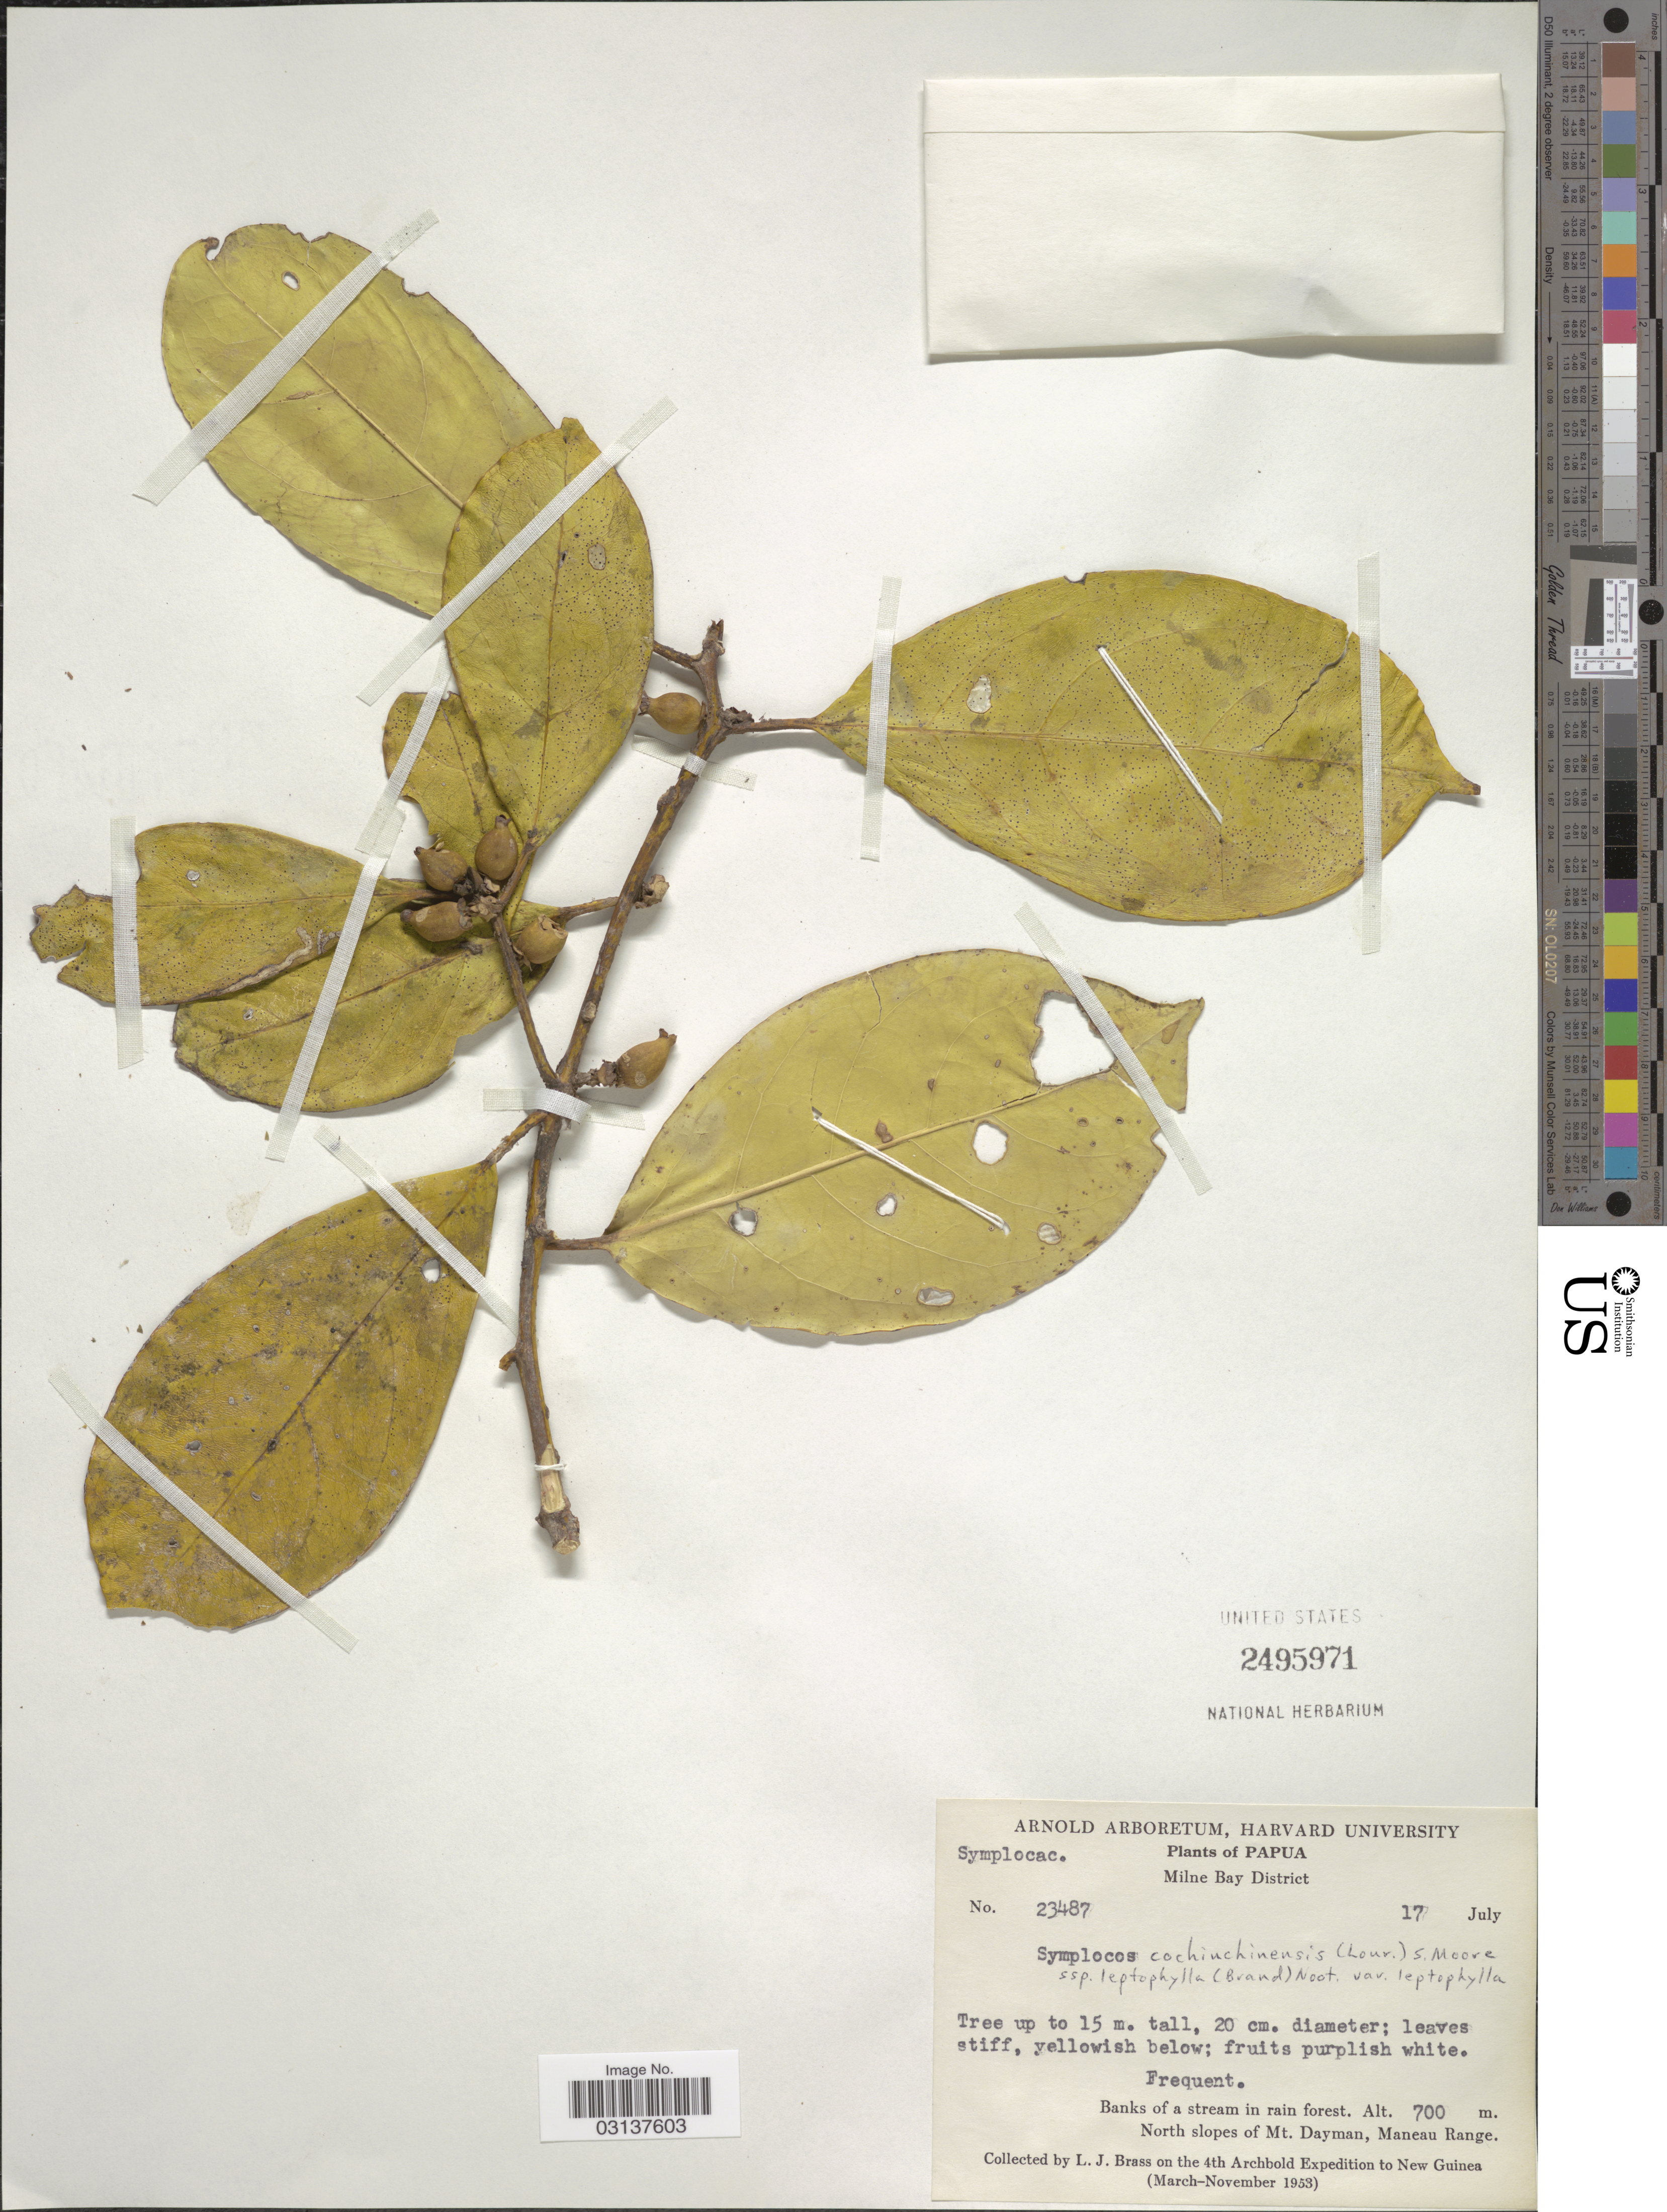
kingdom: Plantae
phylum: Tracheophyta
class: Magnoliopsida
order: Ericales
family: Symplocaceae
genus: Symplocos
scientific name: Symplocos cochinchinensis var. leptophylla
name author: (Brand) Noot.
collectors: L. J. Brass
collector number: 23487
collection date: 1953-07-17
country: Papua New Guinea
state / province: Milne Bay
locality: Papua, Milne Bay District, Banks of a stream in rain forest, North slopes of Mt. Dayman, Maneau Range.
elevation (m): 700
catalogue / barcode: US 2495971